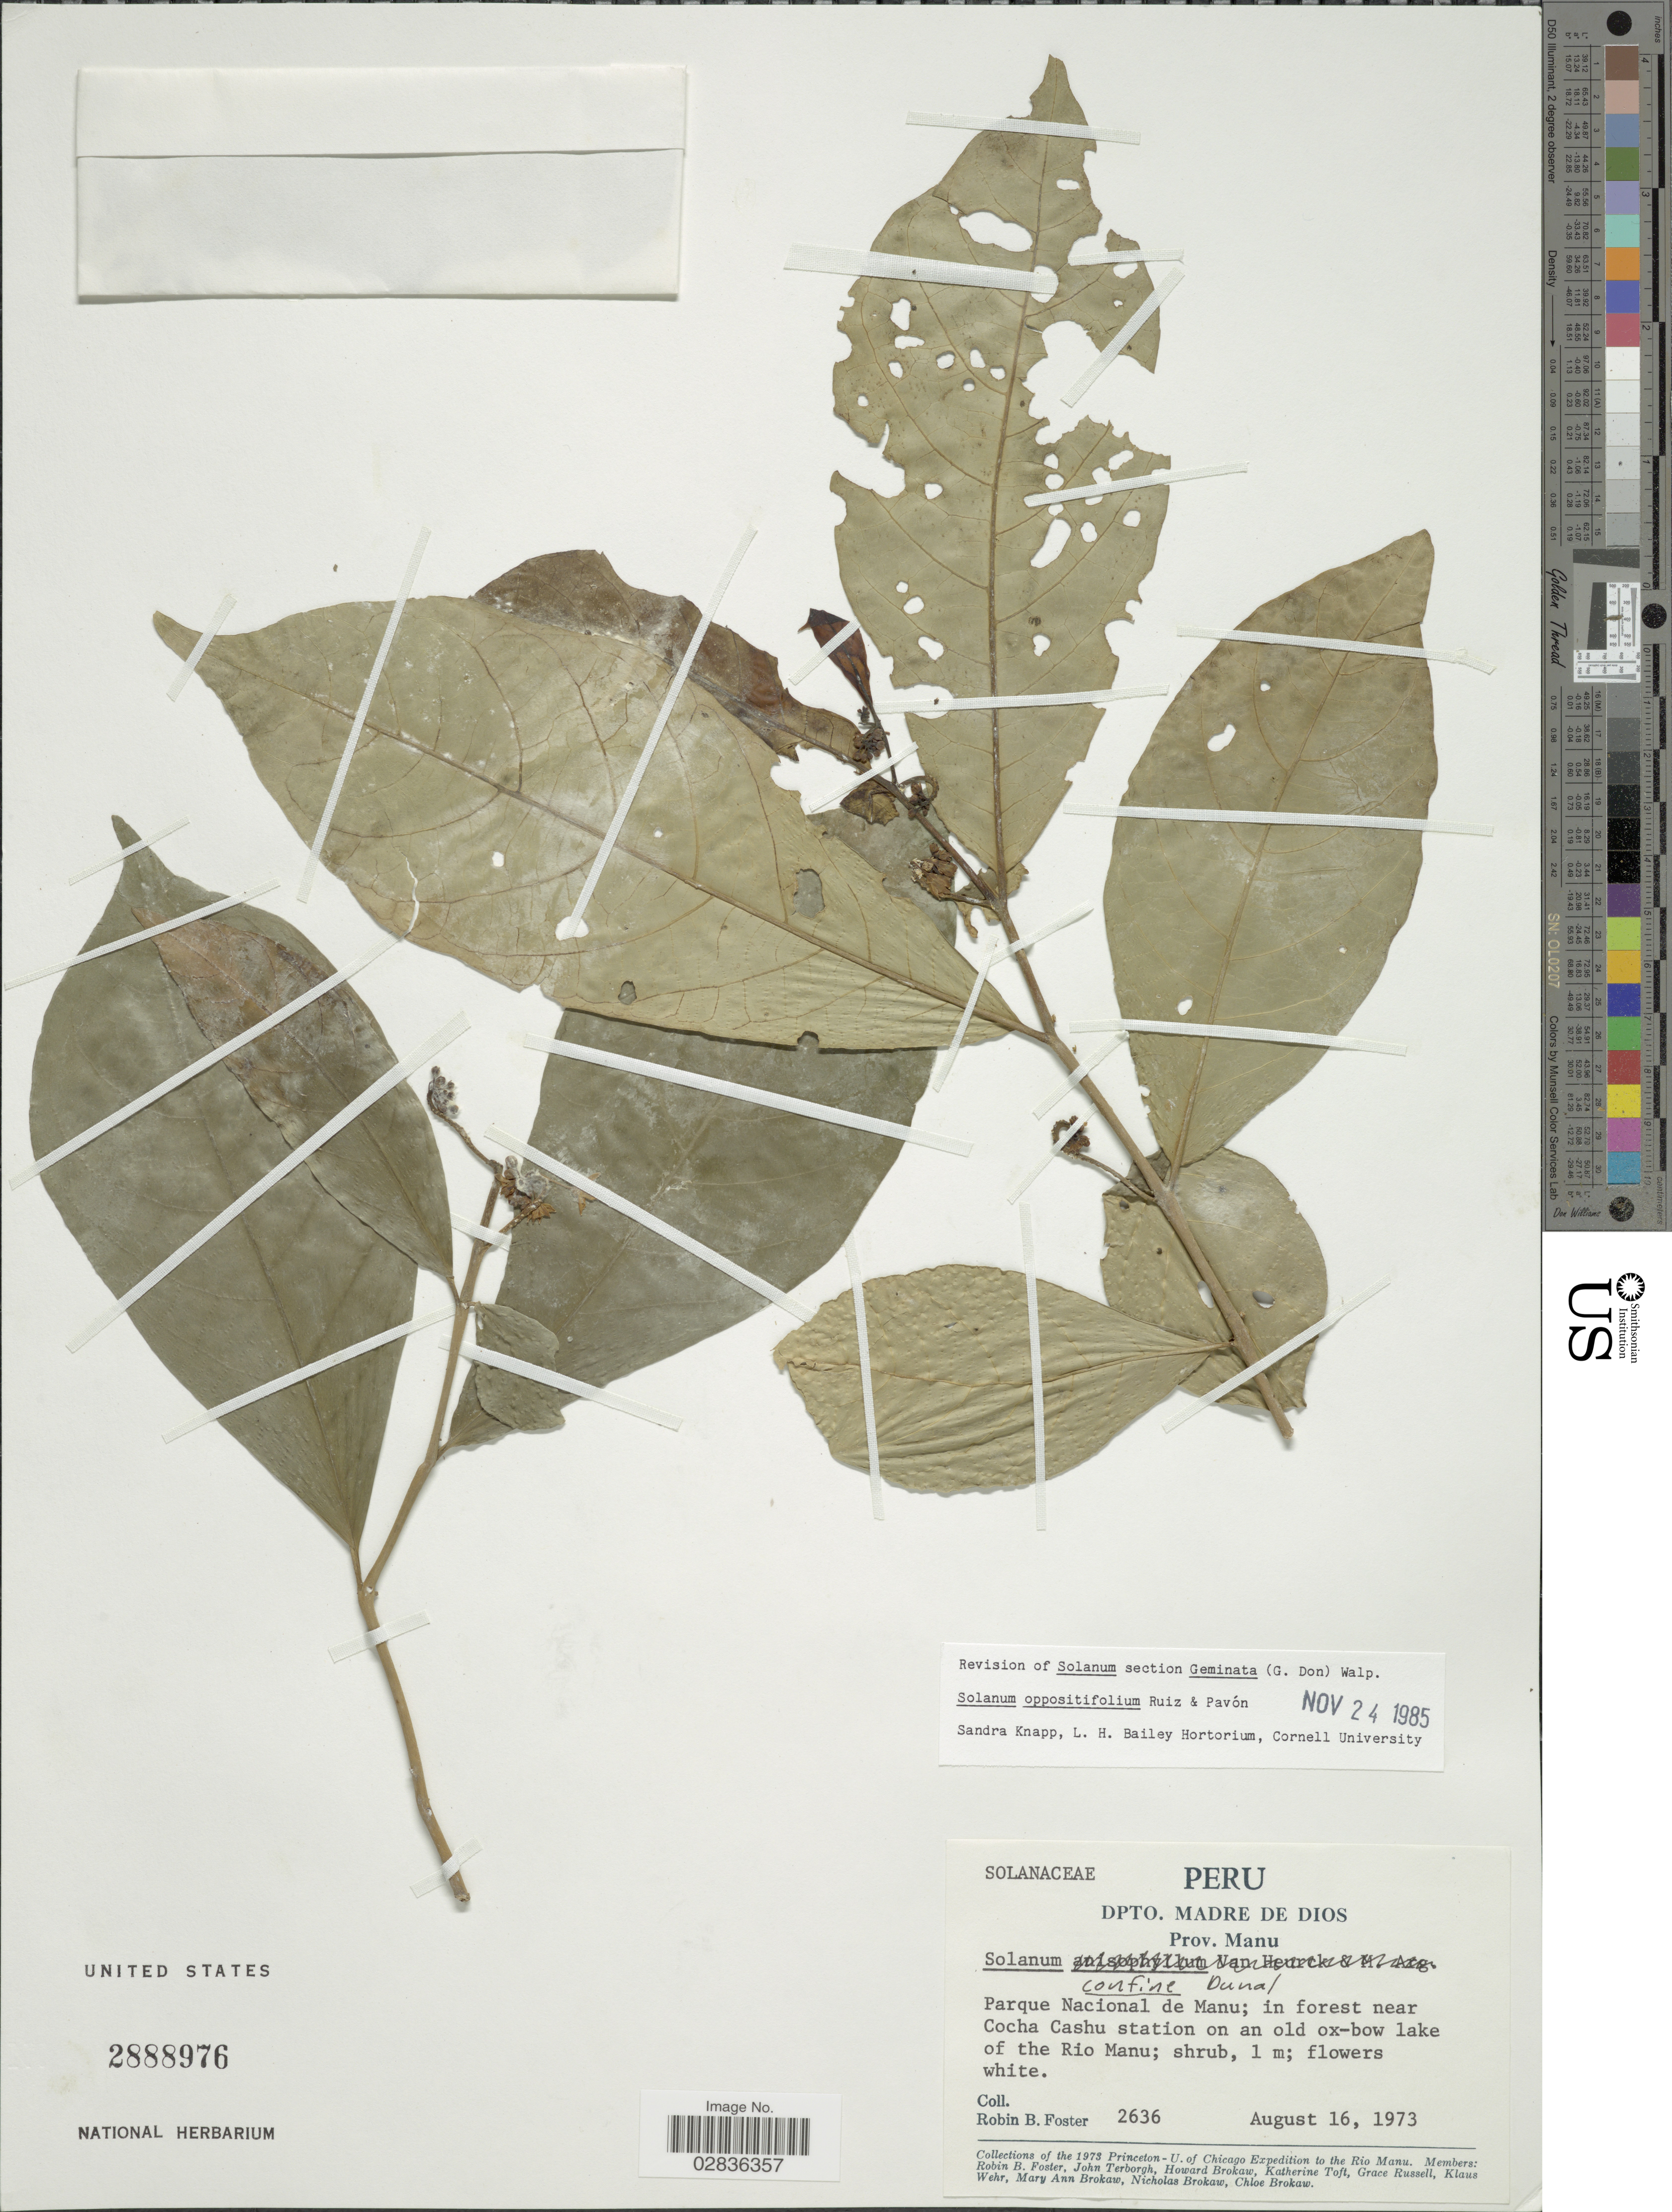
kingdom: Plantae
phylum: Tracheophyta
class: Magnoliopsida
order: Solanales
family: Solanaceae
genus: Solanum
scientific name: Solanum oppositifolium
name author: Ruiz & Pav.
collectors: R. B. Foster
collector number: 2636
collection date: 1973-08-16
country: Peru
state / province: Madre de Dios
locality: Dpto. Madre de Dios. Prov. Manu. Parque Nacional de Manu; in forest near Cocha Cashu station on an old ox-bow lake of the Rio Manu.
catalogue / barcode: US 2888976